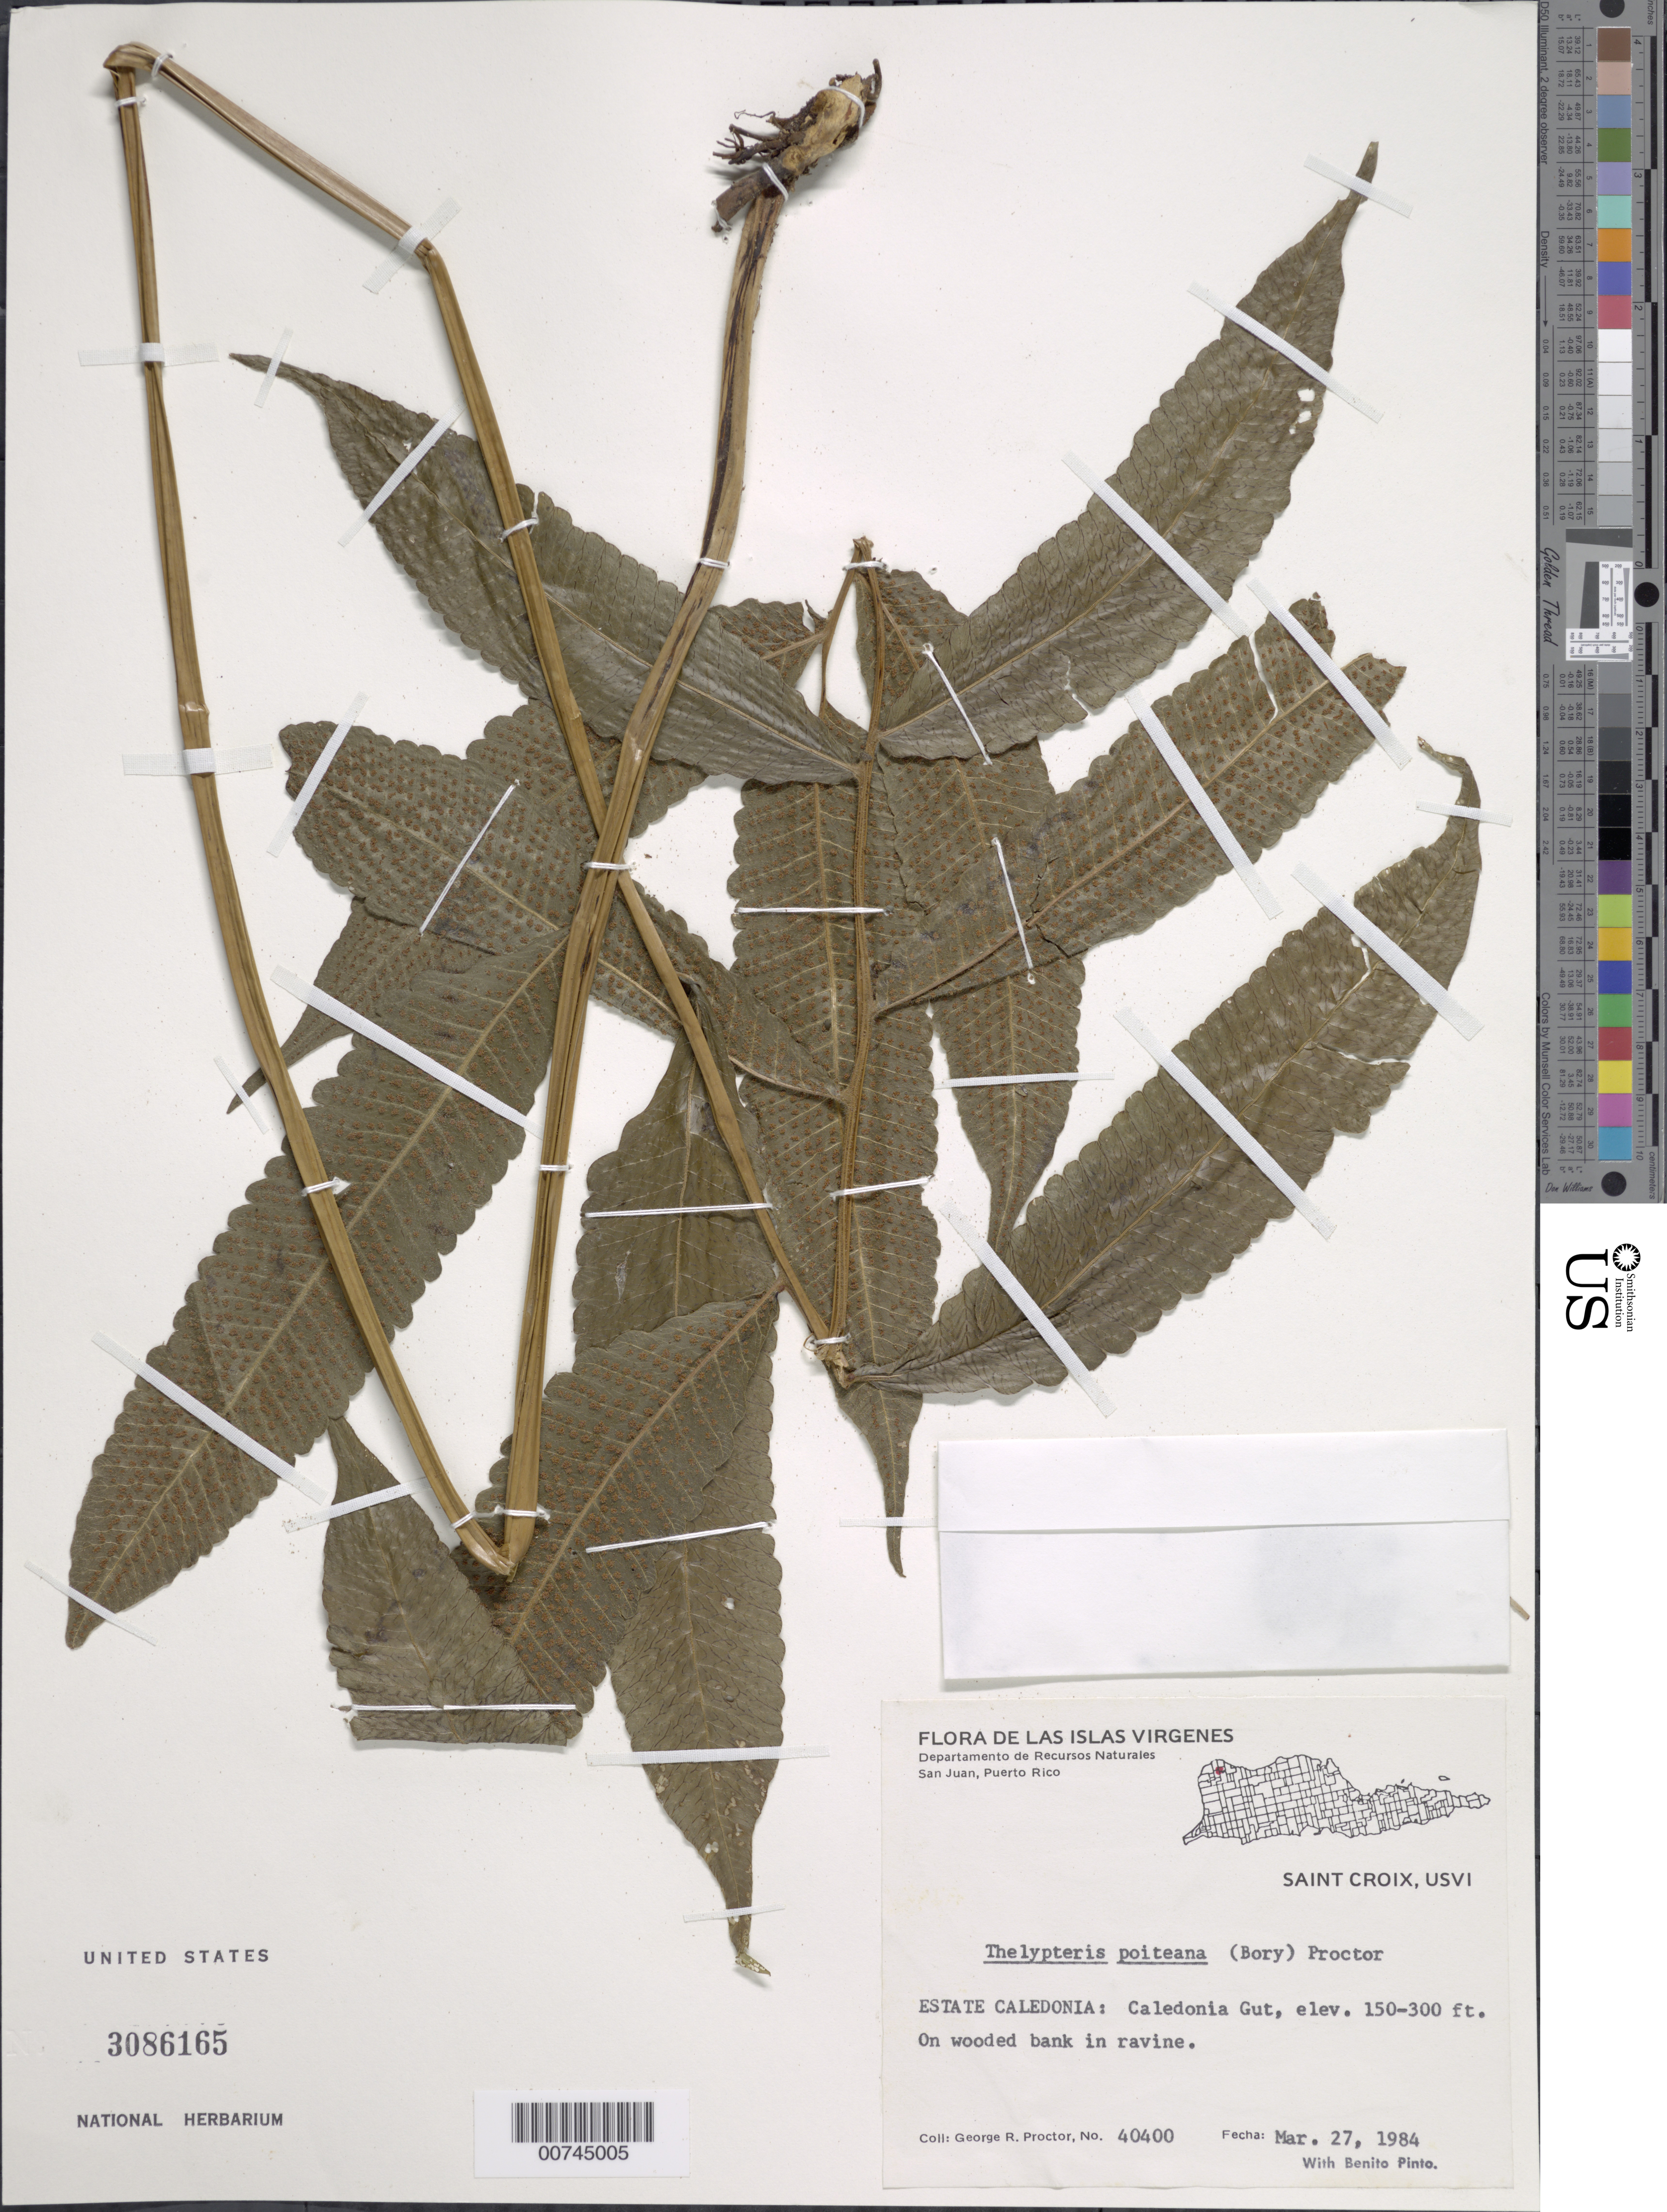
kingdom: Plantae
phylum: Tracheophyta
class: Polypodiopsida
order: Polypodiales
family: Thelypteridaceae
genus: Goniopteris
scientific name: Goniopteris poiteana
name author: (Bory) Ching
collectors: G. R. Proctor & B. Pinto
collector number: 40400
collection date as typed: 27 Mar 1984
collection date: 1984-03-27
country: U.S. Virgin Islands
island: St. Croix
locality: Estate Caledonia: Caledonia Gut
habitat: On wooded bank in ravine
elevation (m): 46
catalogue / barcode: US 3086165